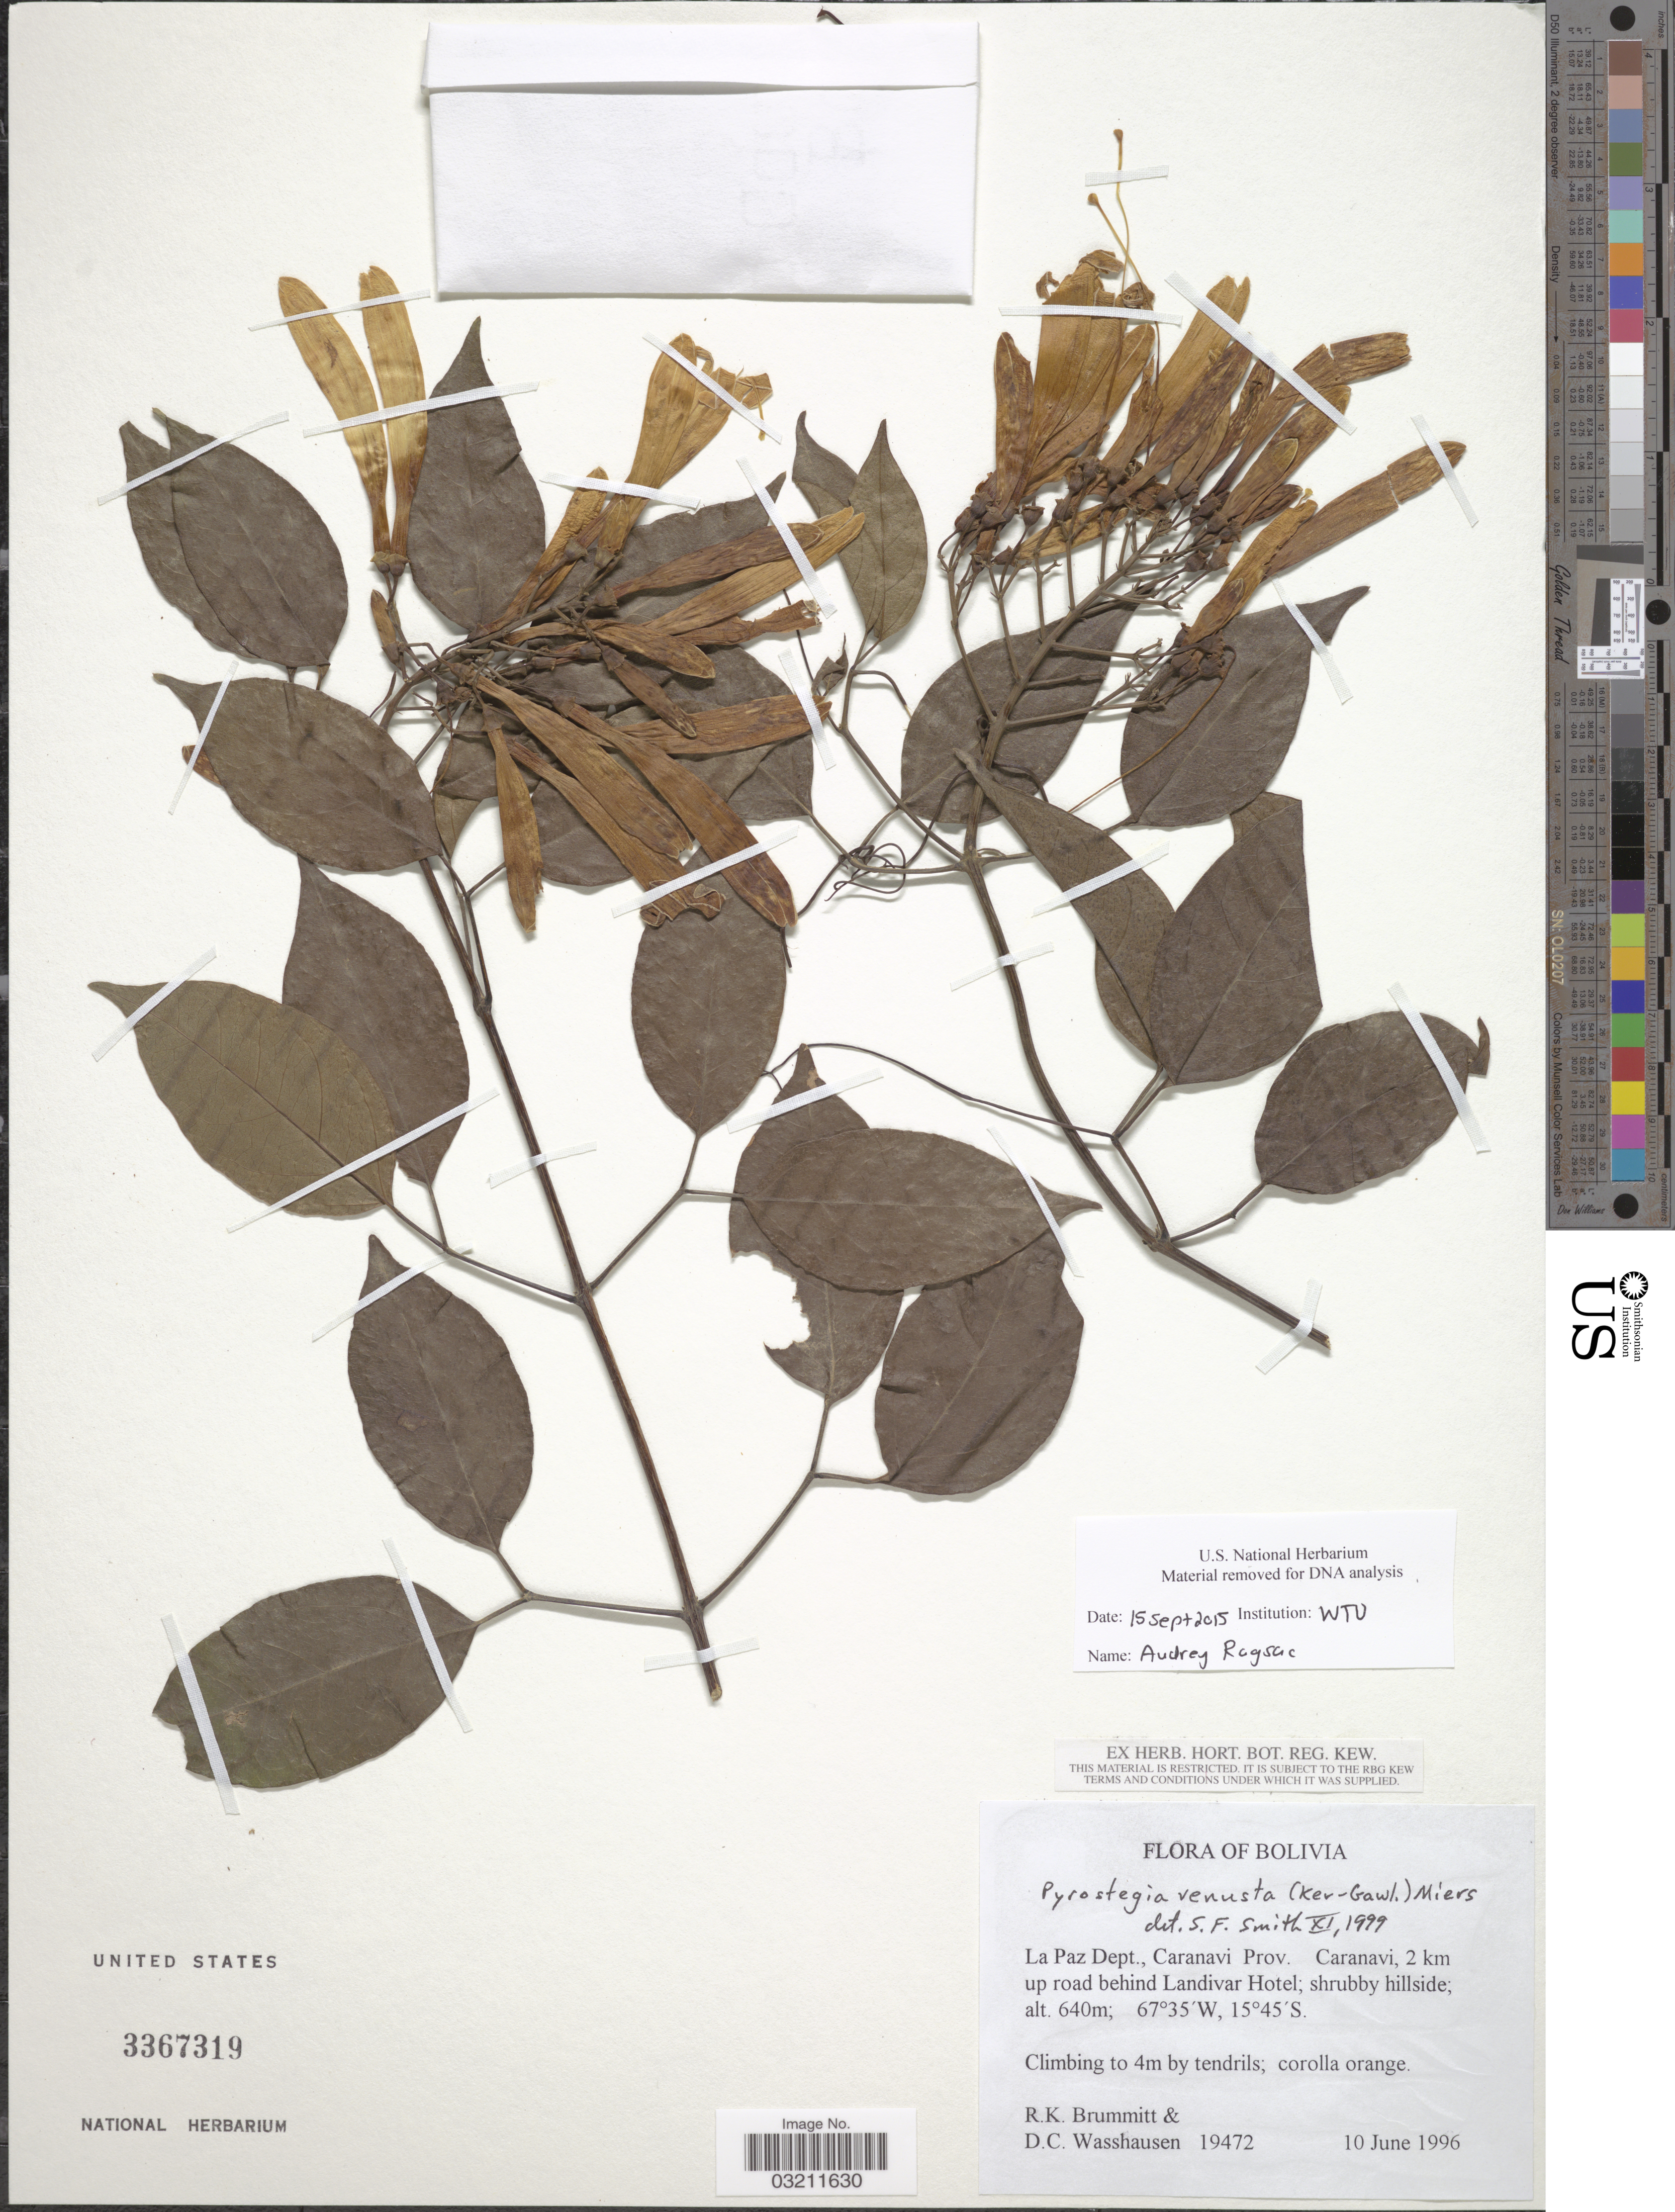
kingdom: Plantae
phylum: Tracheophyta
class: Magnoliopsida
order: Lamiales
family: Bignoniaceae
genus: Pyrostegia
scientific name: Pyrostegia venusta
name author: (Ker Gawl.) Miers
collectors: R. Brummitt & D. C. Wasshausen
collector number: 19472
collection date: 1996-06-10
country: Bolivia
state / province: La Paz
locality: La Paz Dept., Caranavi Prov. Caranavi, 2 km up road behind Landivar Hotel.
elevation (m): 640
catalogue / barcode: US 3367319